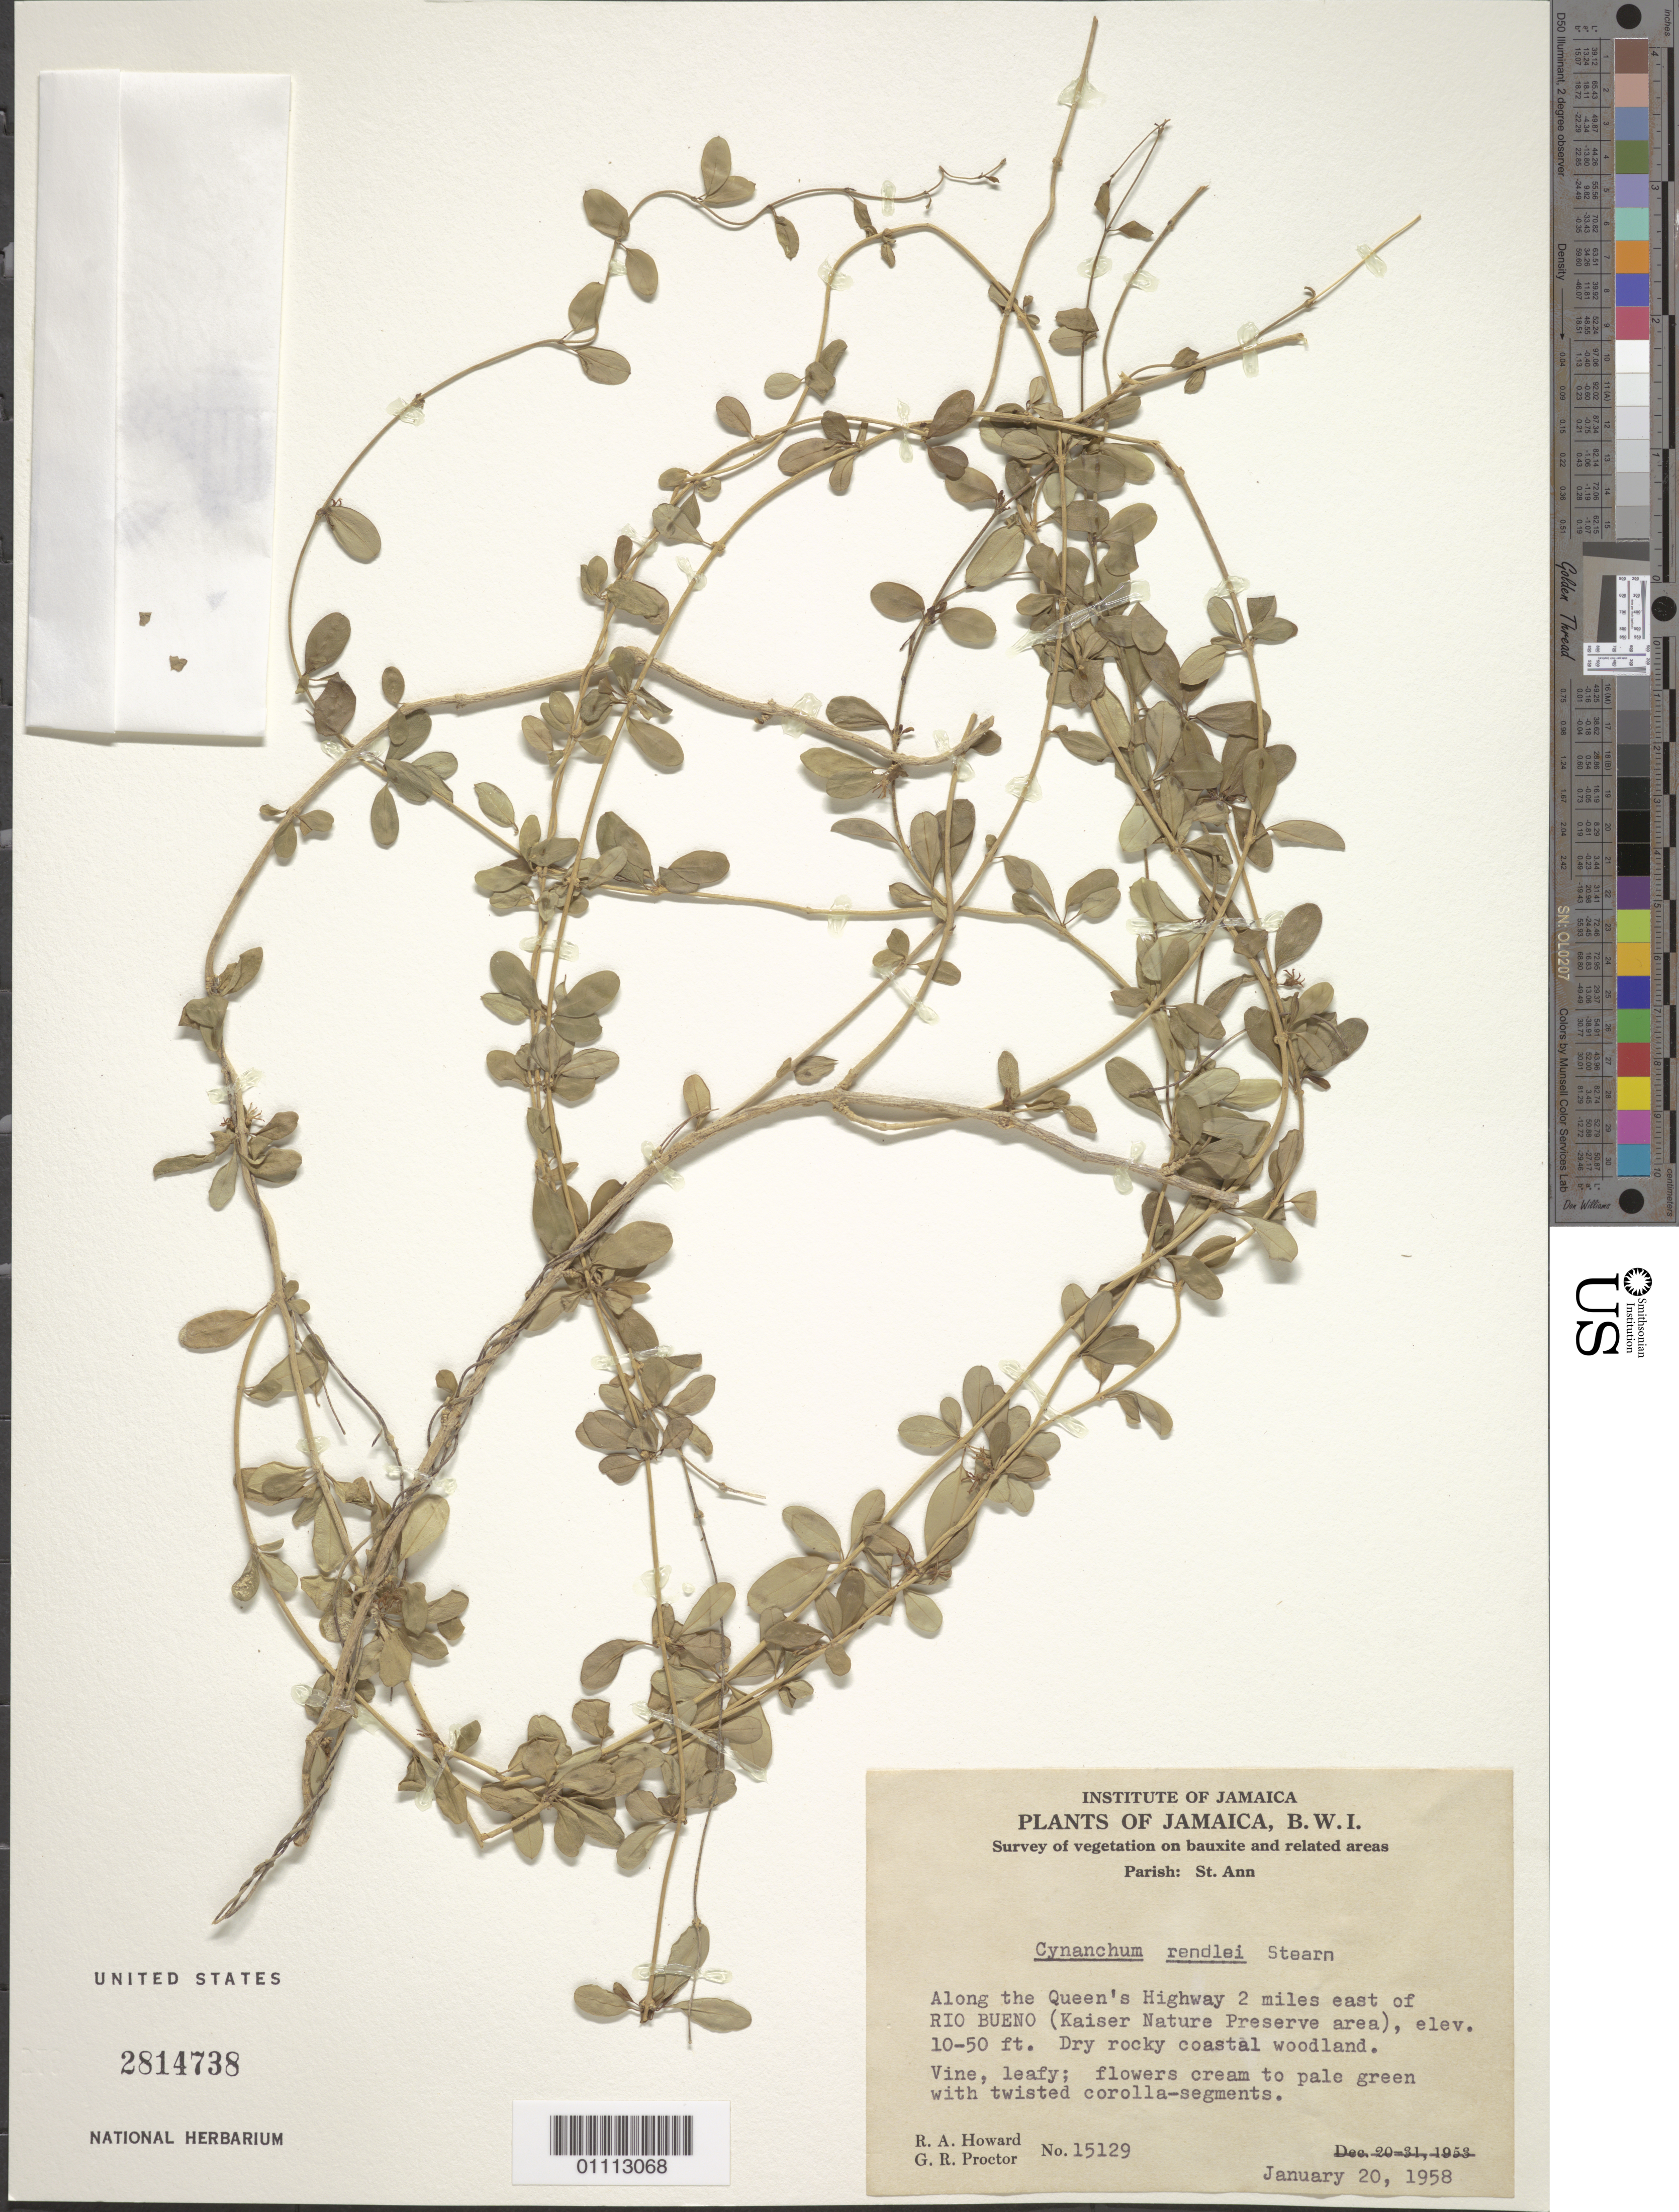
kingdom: Plantae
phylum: Tracheophyta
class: Magnoliopsida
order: Gentianales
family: Apocynaceae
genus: Metastelma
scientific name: Metastelma parviflorum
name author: (Sw.) Schult.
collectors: R. A. Howard & G. R. Proctor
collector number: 15129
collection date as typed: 20 Jan 1958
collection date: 1958-01-20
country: Jamaica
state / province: Saint Ann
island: Jamaica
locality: Along the Queen's Highway 2 miles E of Rio Bueno (Kaiser Nature Preserve area). Dry rocky coastal woodland.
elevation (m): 3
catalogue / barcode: US 2814738